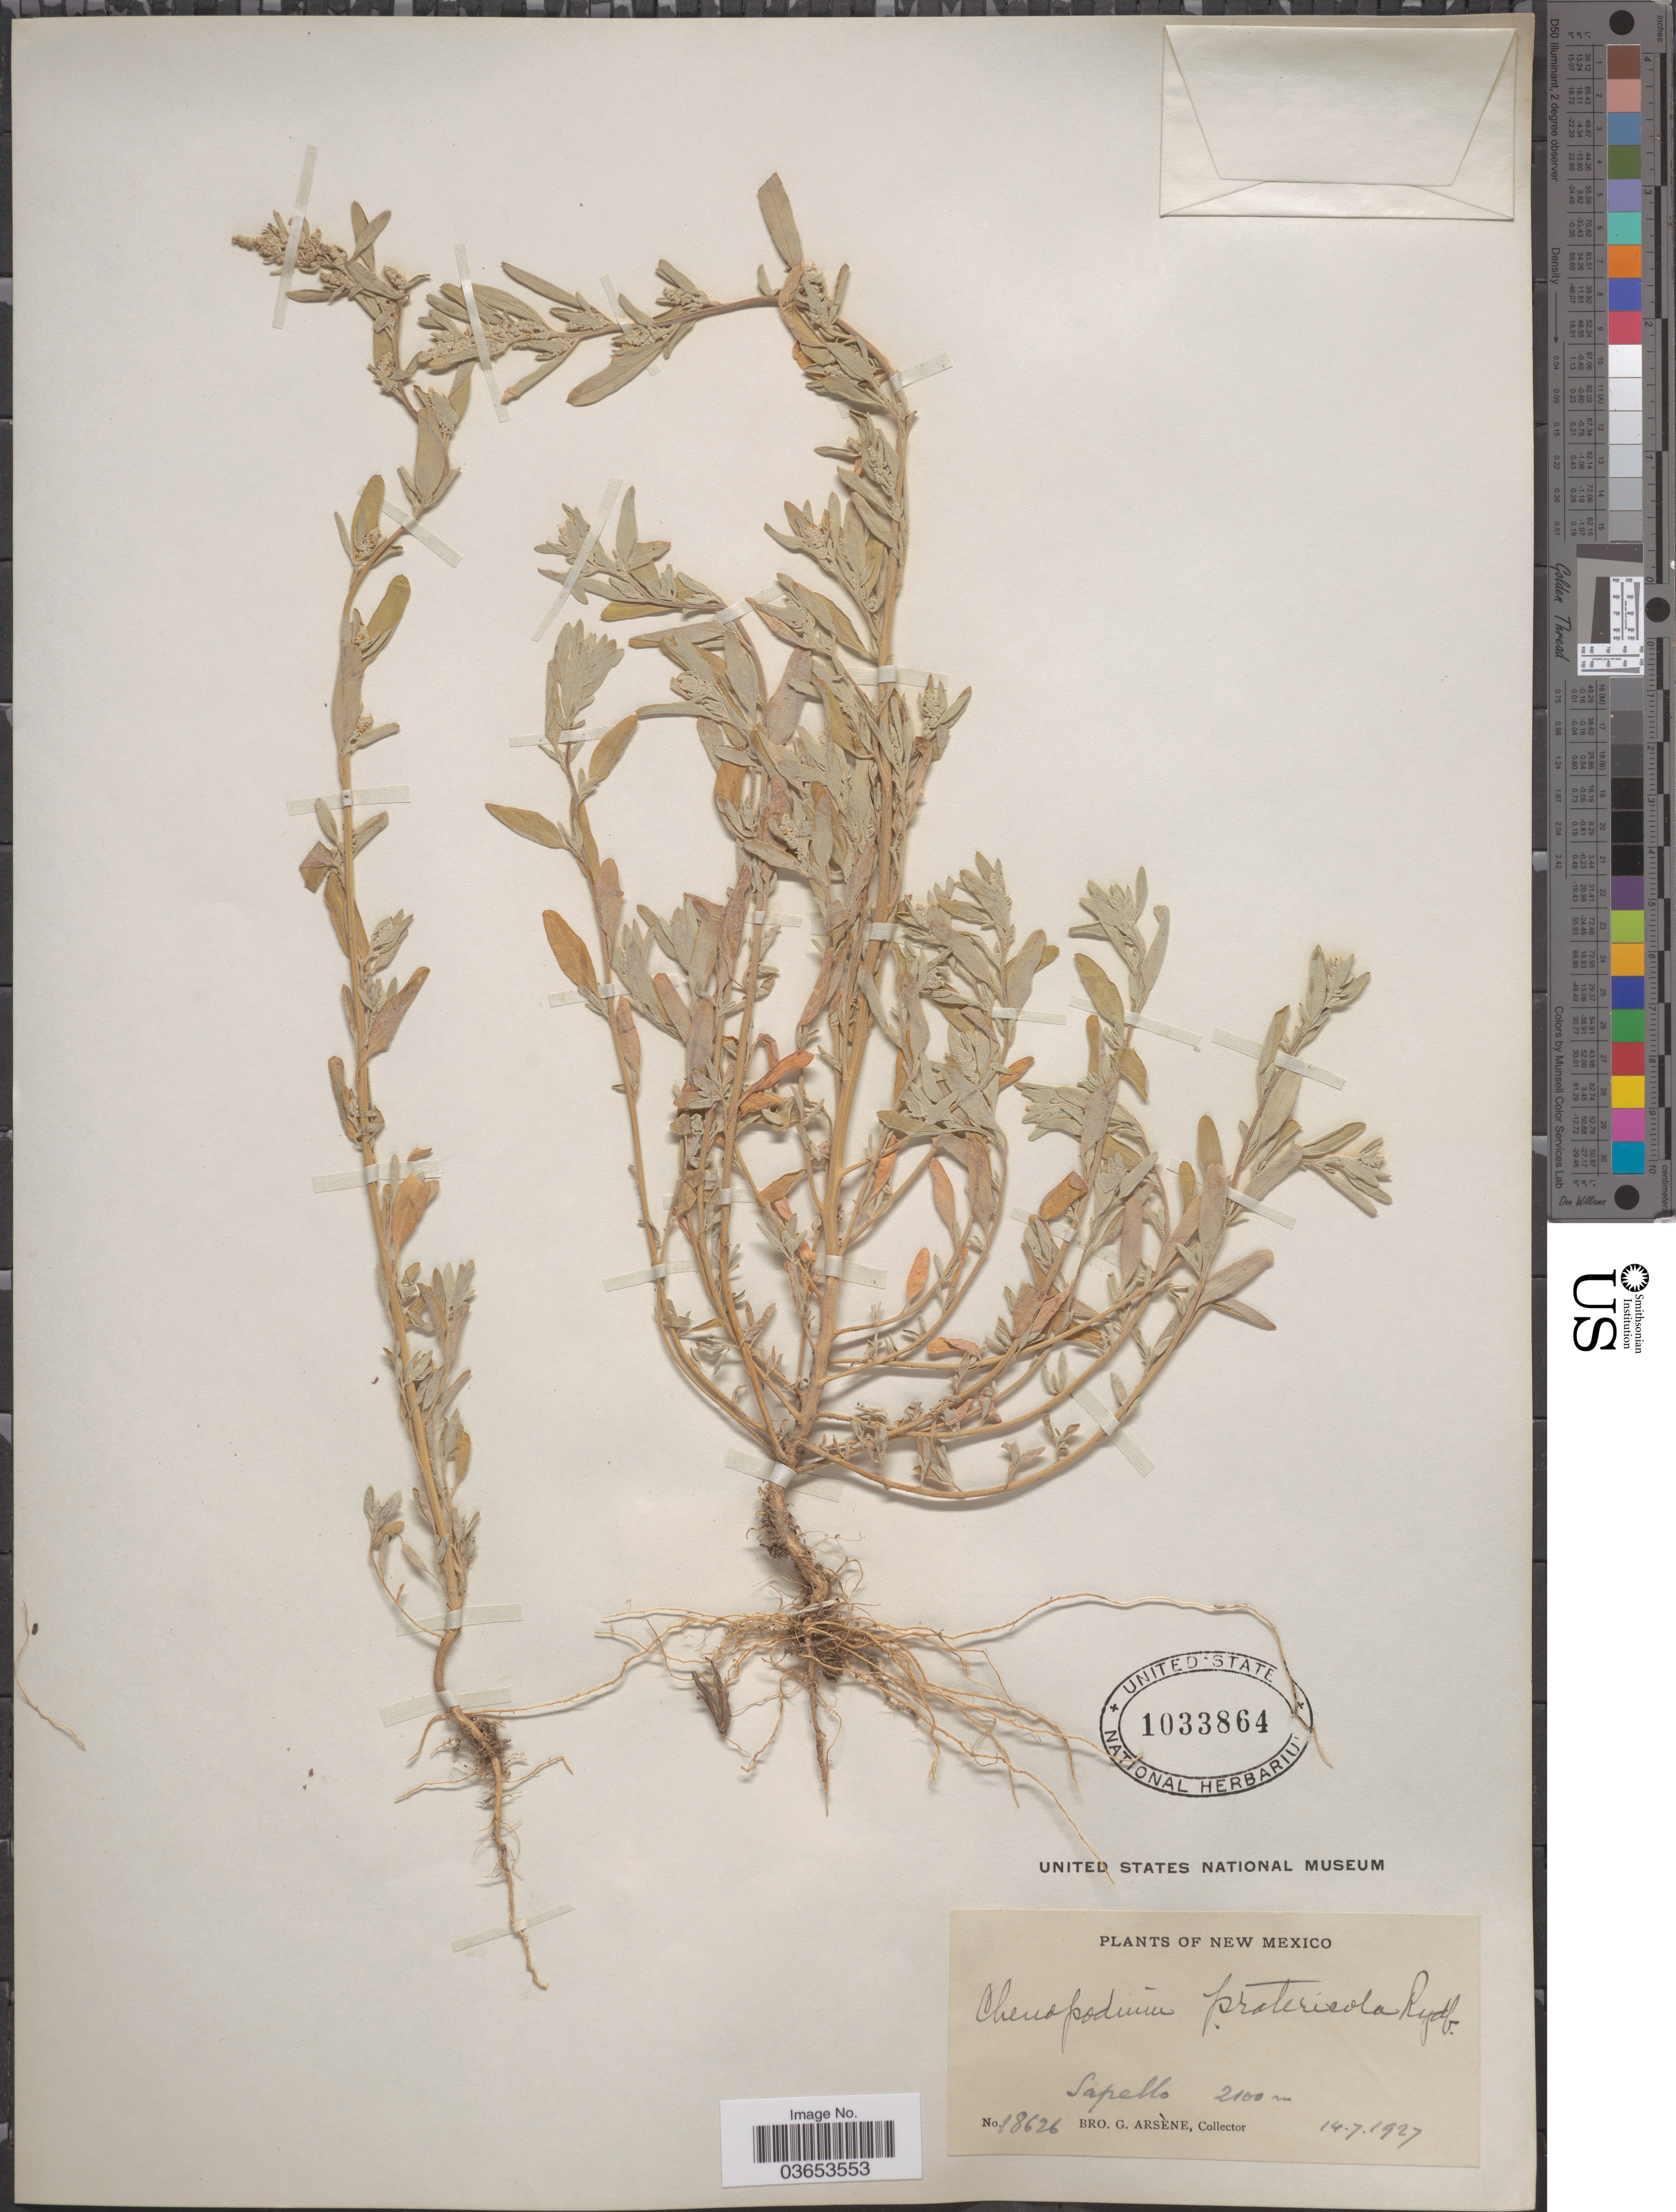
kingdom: Plantae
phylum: Tracheophyta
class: Magnoliopsida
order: Caryophyllales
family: Amaranthaceae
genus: Chenopodium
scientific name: Chenopodium leptophyllum var. leptophylloides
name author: (Murr) Thell. & Aellen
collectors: Bro. G. Arsène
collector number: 18626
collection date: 1927-07-14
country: United States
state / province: New Mexico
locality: Sapello.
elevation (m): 2100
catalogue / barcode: US 1033864